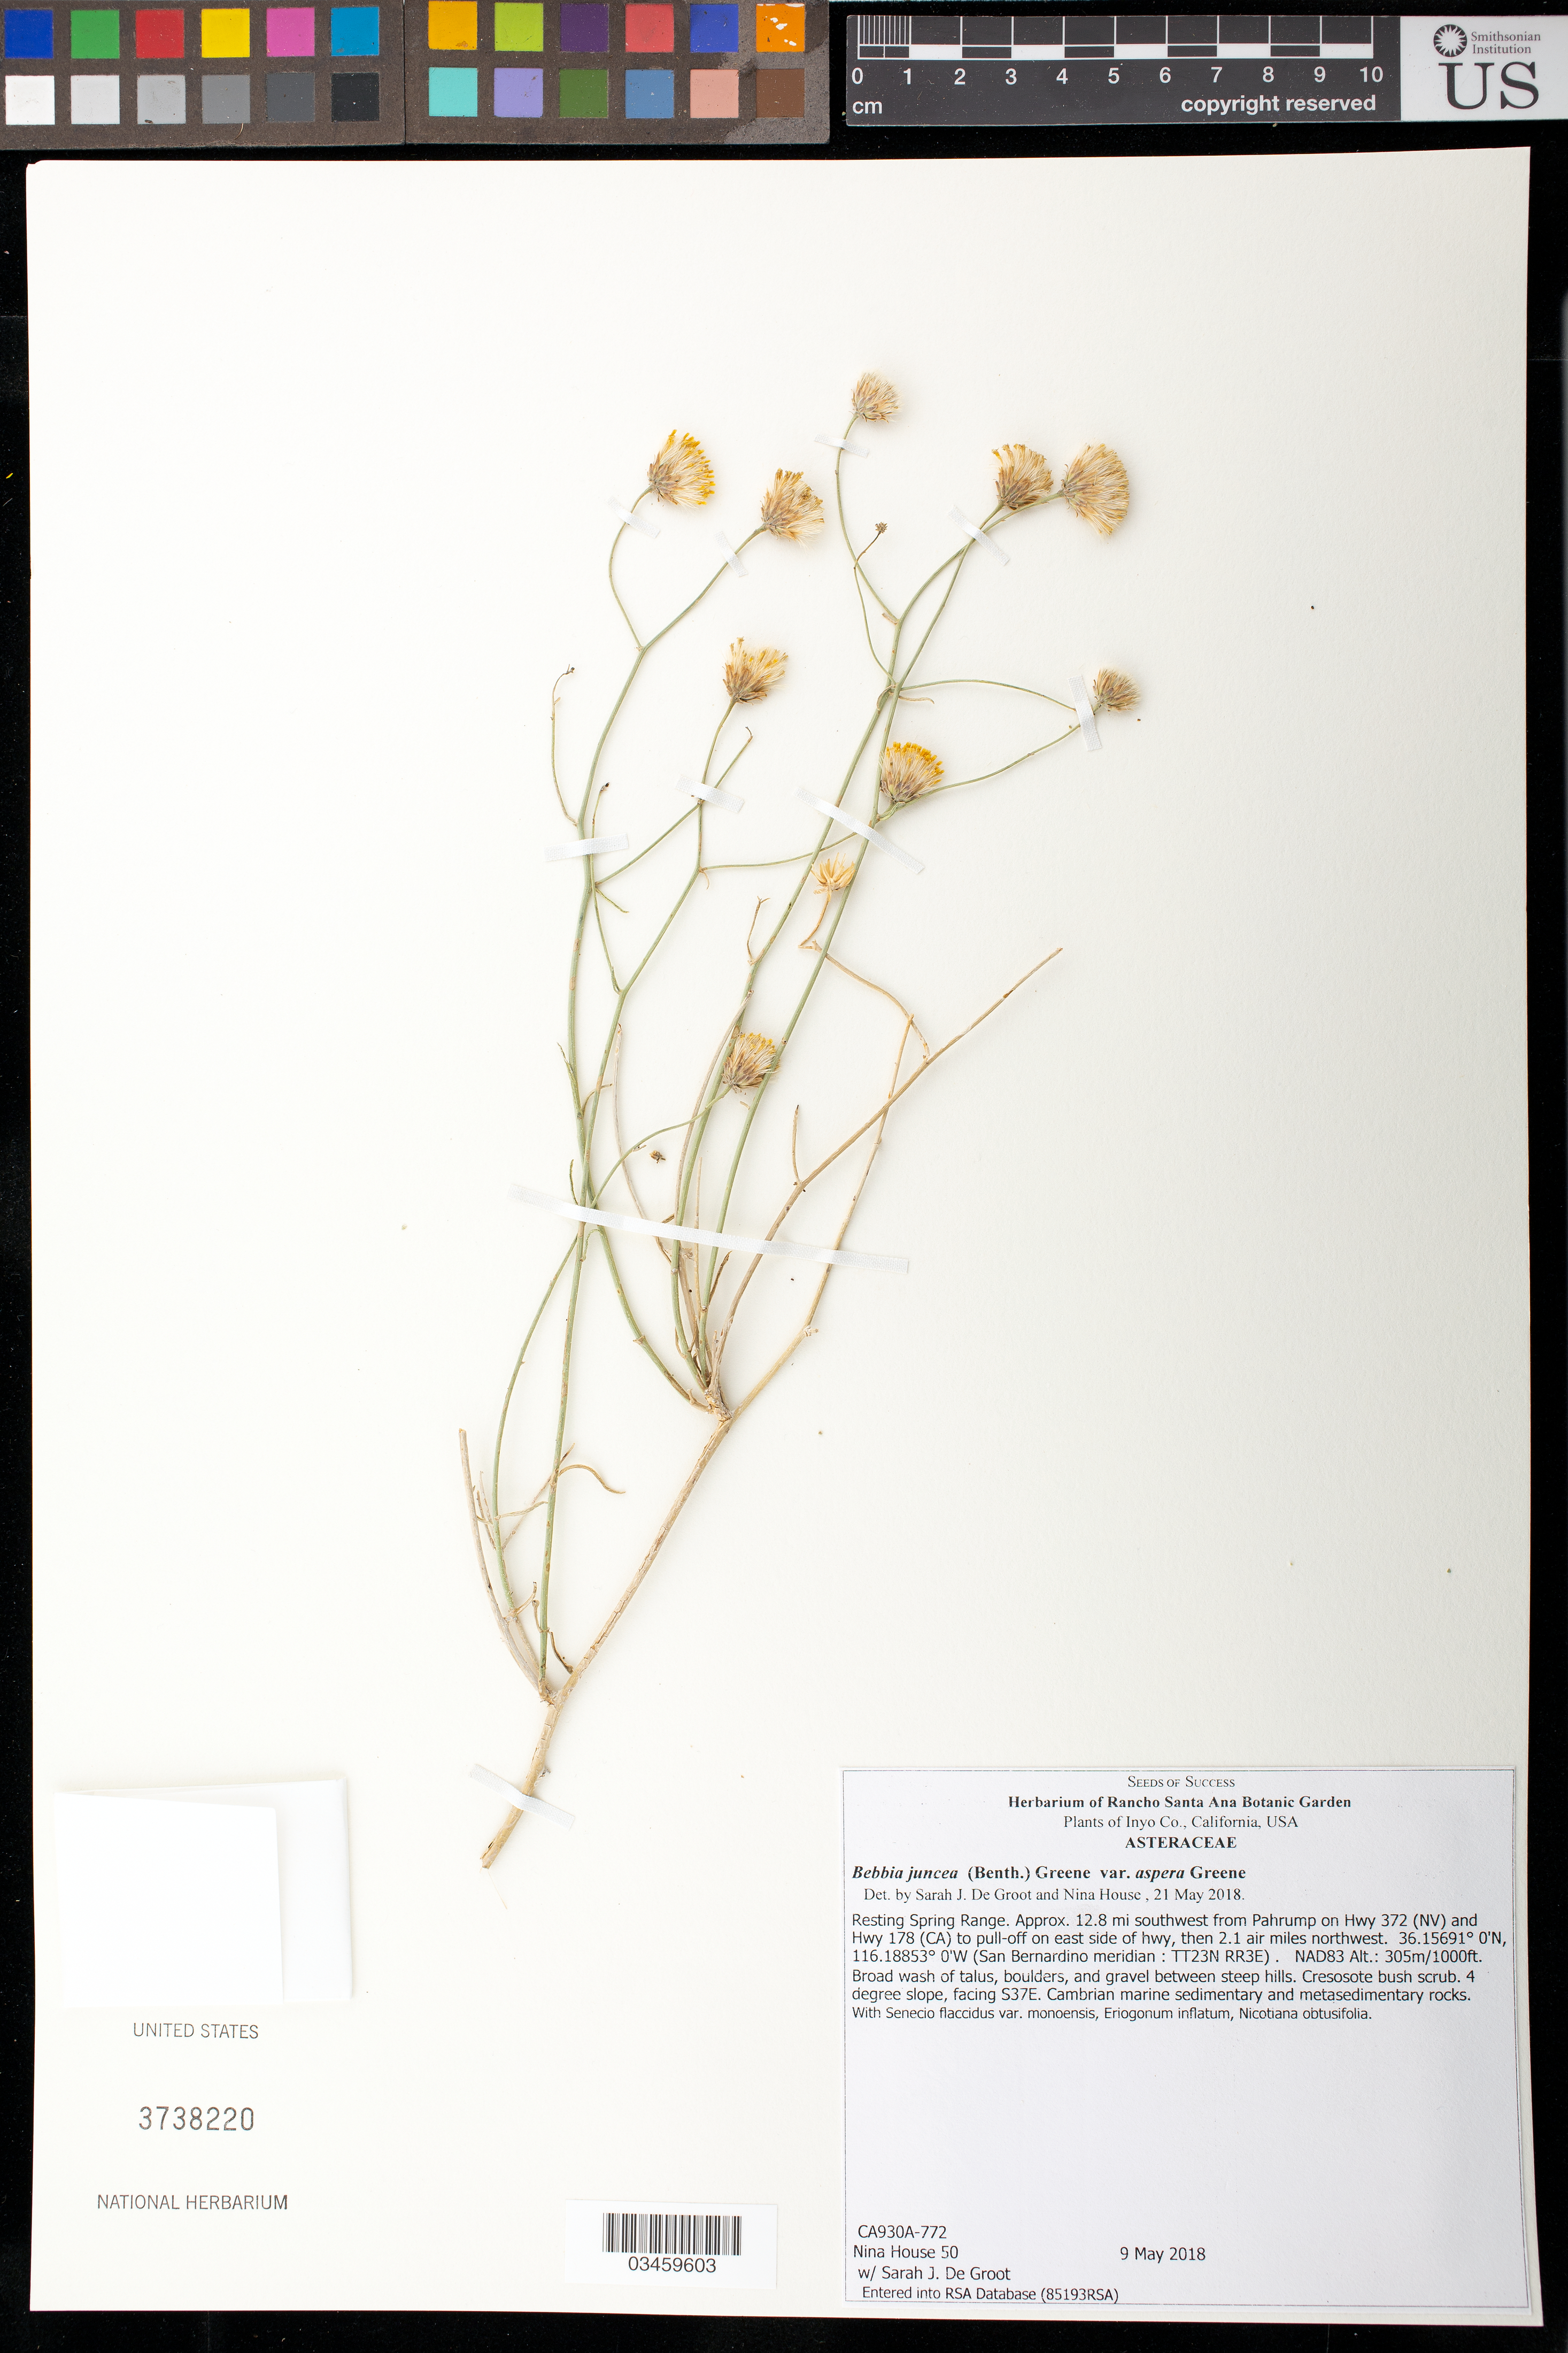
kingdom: Plantae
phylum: Tracheophyta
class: Magnoliopsida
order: Asterales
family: Asteraceae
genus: Bebbia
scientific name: Bebbia juncea var. aspera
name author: Greene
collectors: N. House & S. De Groot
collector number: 50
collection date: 2018-05-09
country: United States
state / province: California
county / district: Inyo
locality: Resting Spring Range, 12.8 mi SW from Pahrump on Hwy 372 (NV) and Hwy 178 (CA) to pull-off on E side of Hwy, then 2.1 air mi NW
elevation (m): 305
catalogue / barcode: US 3738220